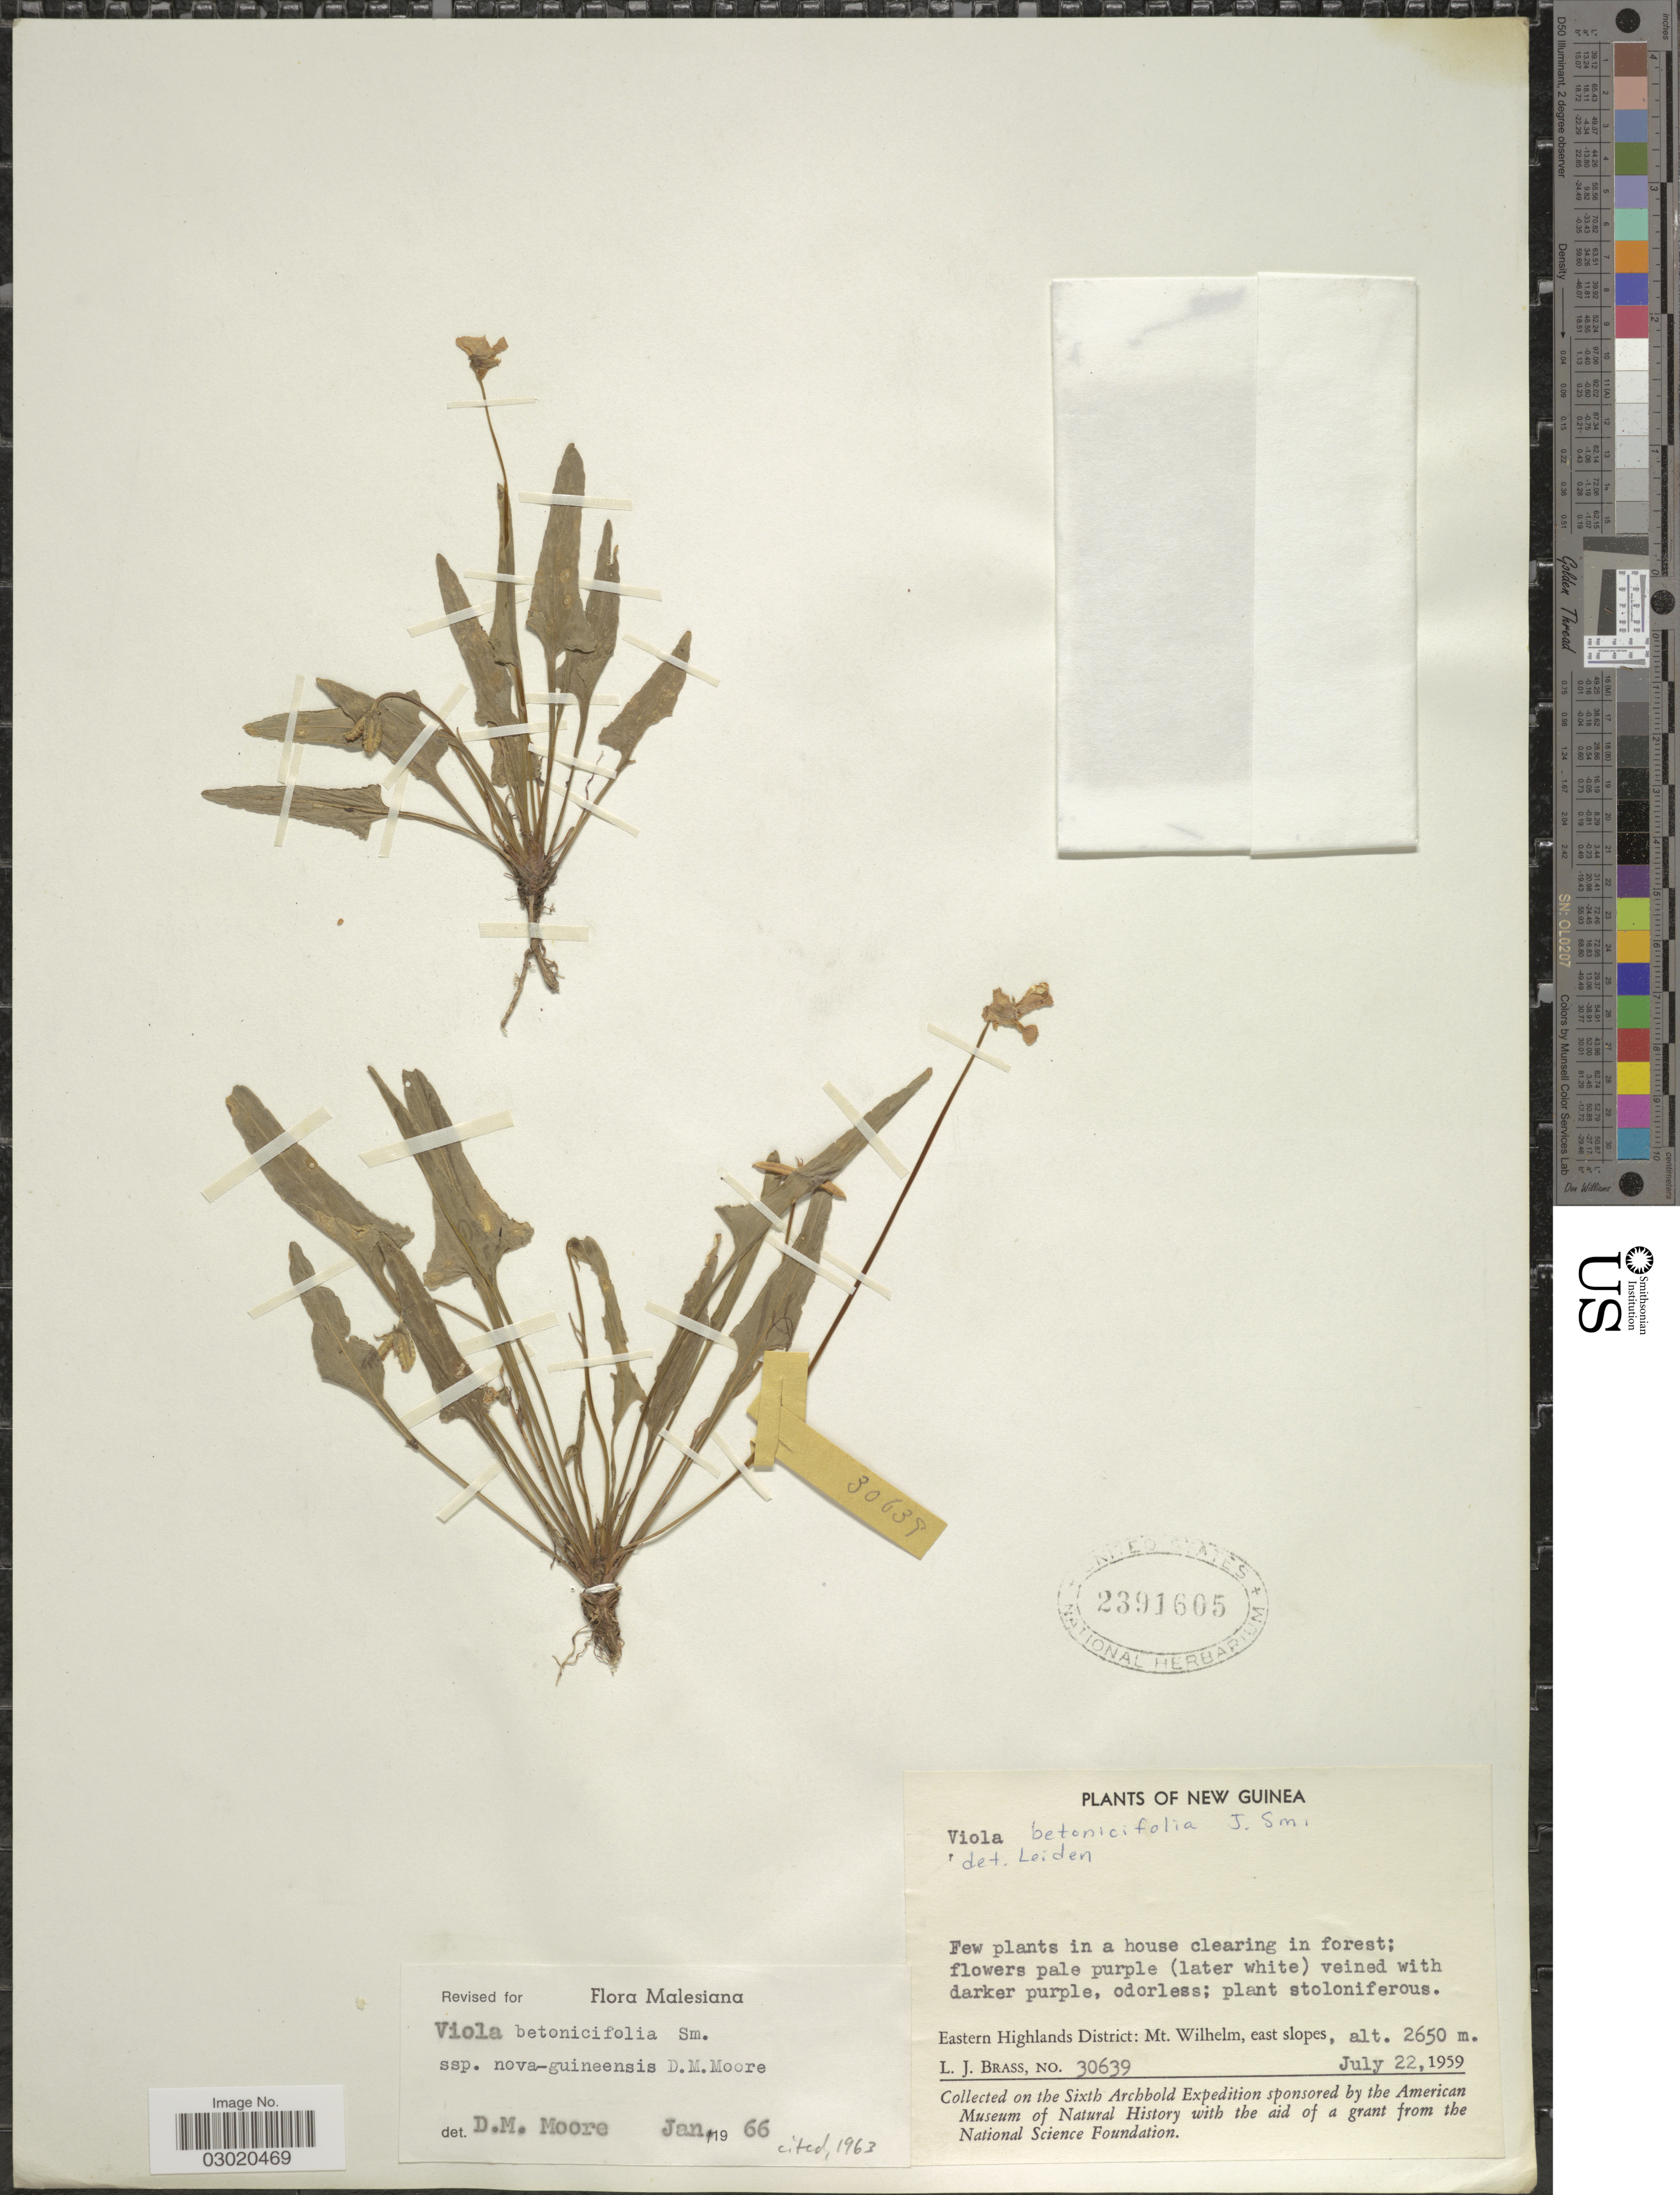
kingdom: Plantae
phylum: Tracheophyta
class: Magnoliopsida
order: Malpighiales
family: Violaceae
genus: Viola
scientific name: Viola betonicifolia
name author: Sm.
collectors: L. J. Brass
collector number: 30639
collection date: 1959-07-22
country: Papua New Guinea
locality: New Guinea. Eastern Highlands District: Mt. Wilhelm, east slopes.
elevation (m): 2650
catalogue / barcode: US 2391605